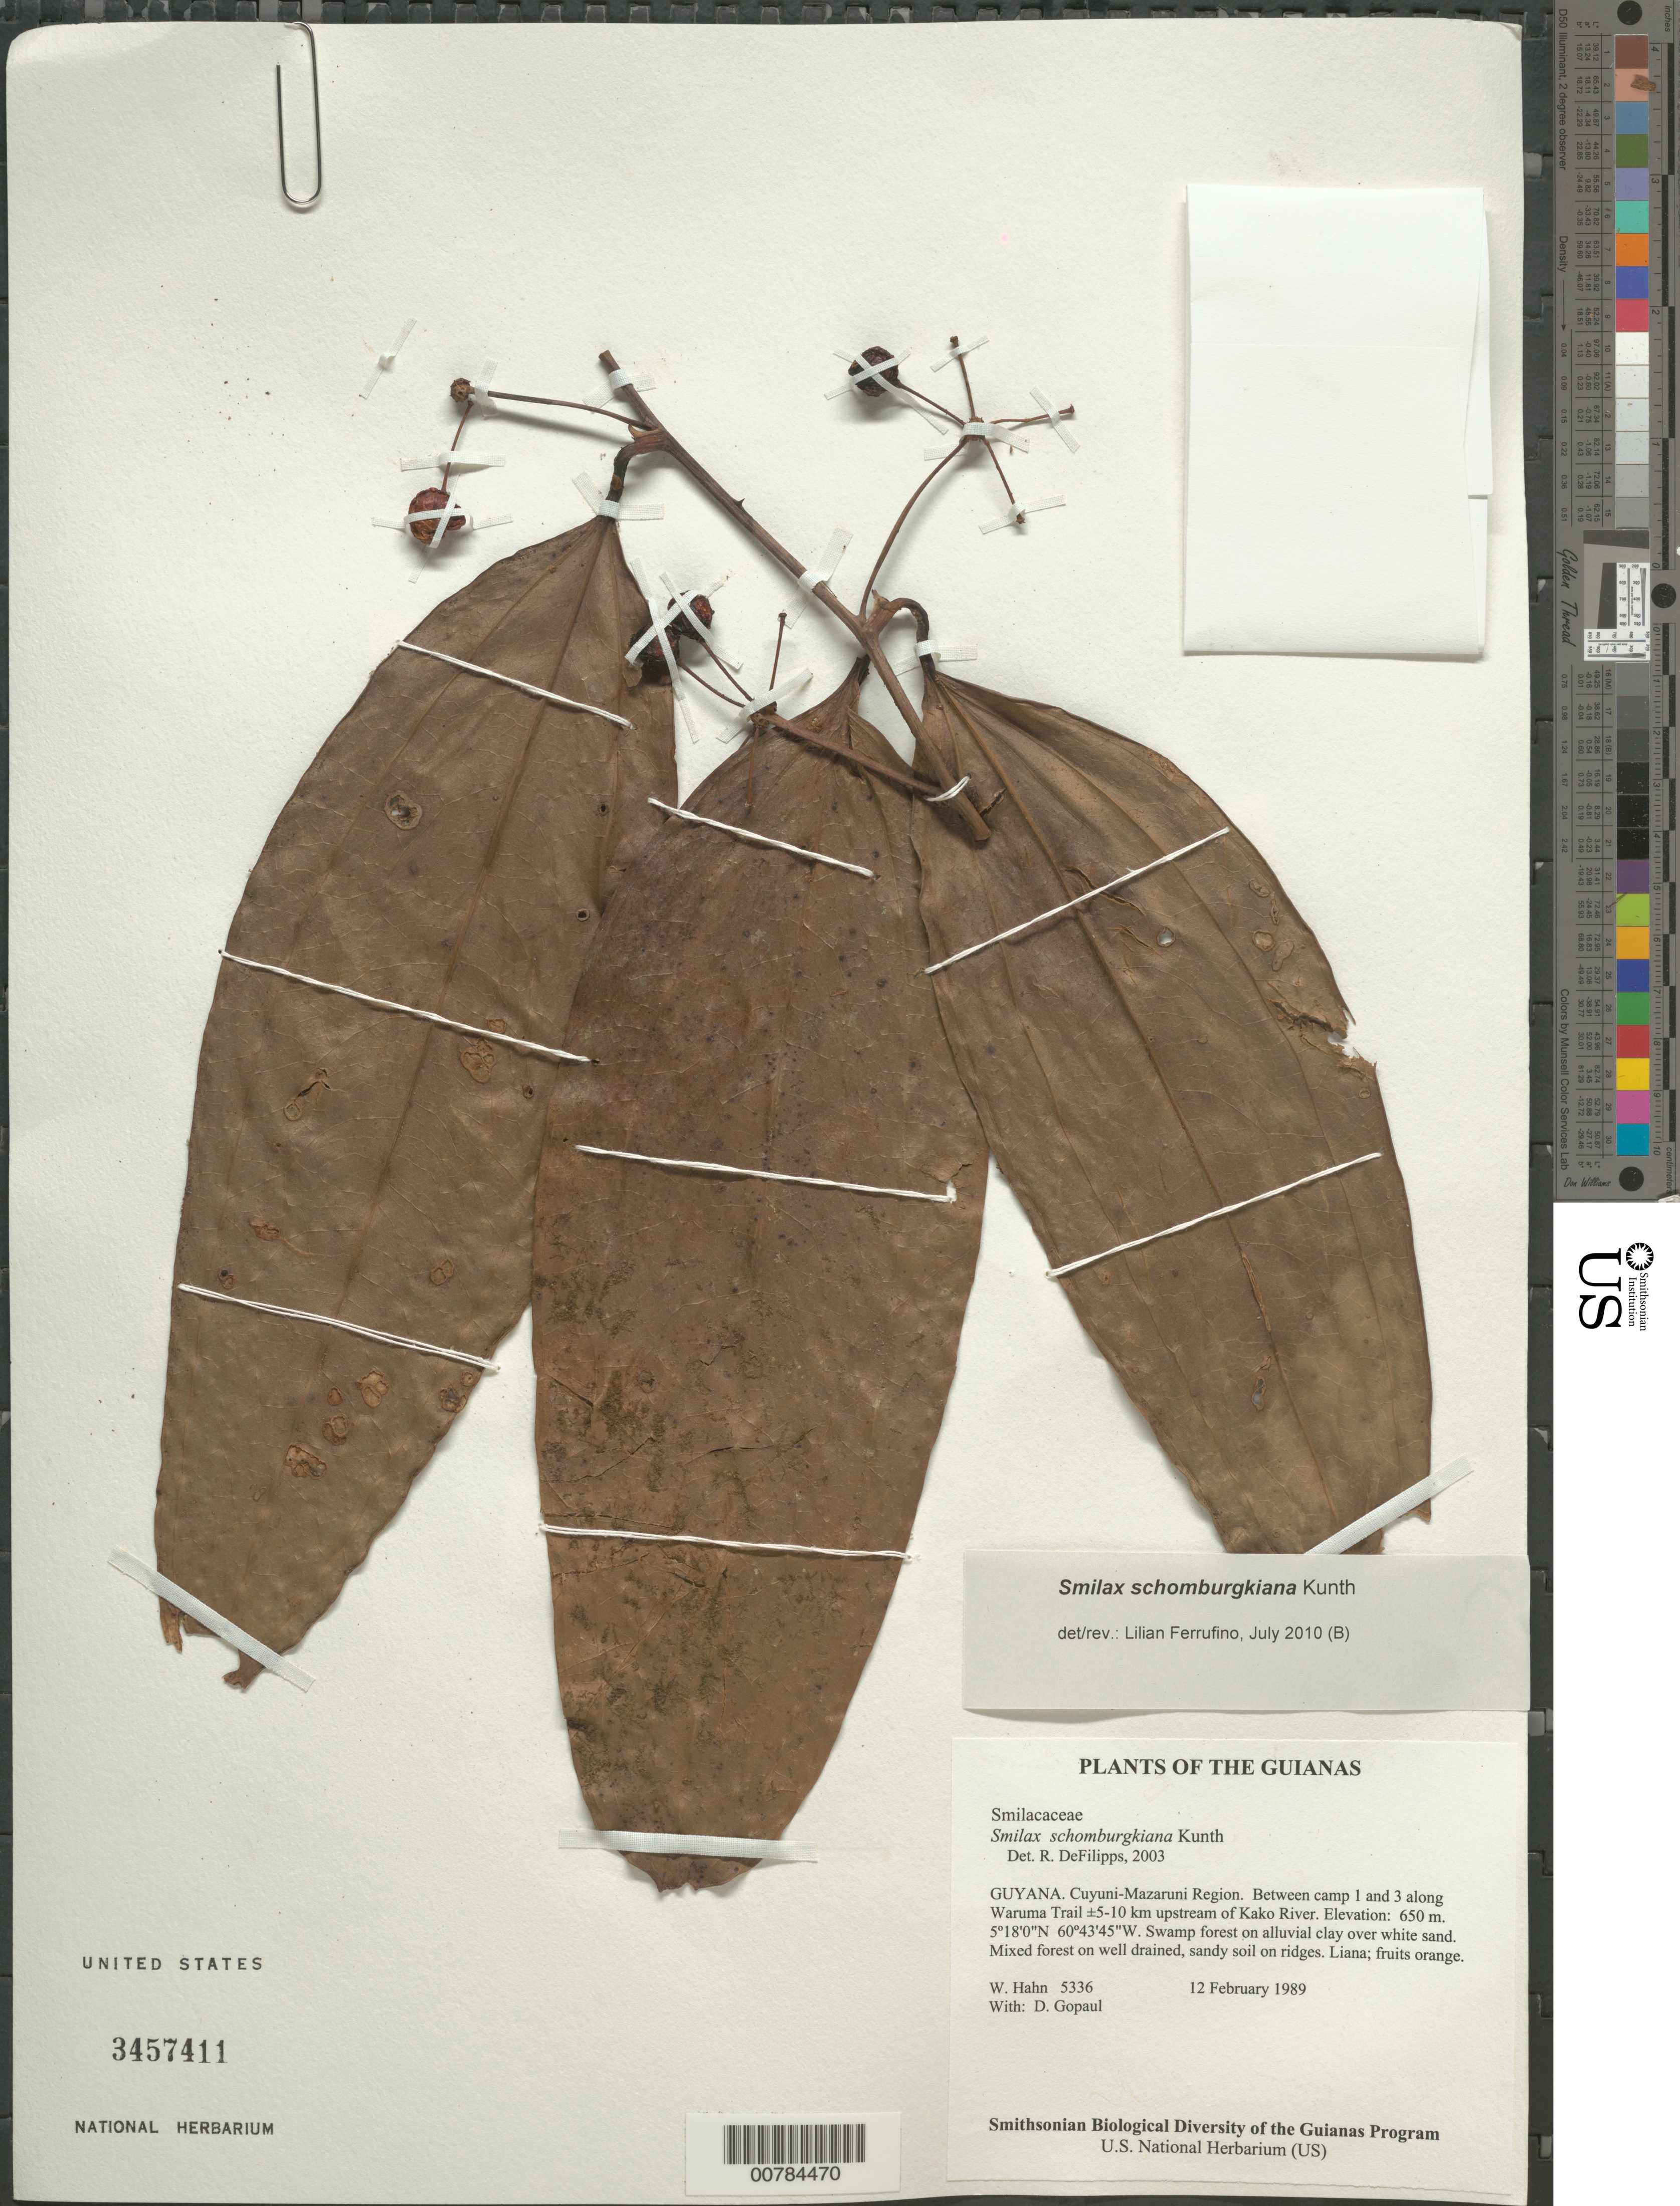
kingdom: Plantae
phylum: Tracheophyta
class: Liliopsida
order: Liliales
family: Smilacaceae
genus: Smilax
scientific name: Smilax schomburgkiana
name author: Kunth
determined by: DeFilipps, R. A.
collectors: W. Hahn & D. Gopaul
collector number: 5336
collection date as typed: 12 February 1989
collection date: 1989-02-12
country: Guyana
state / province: Cuyuni-Mazaruni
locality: Between camp 1 and 3 along Waruma Trail ±5-10 km upstream of Kako River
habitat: Swamp forest on alluvial clay over white sand. Mixed forest on well drained, sandy soil on ridges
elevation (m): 650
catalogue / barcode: US 3457411